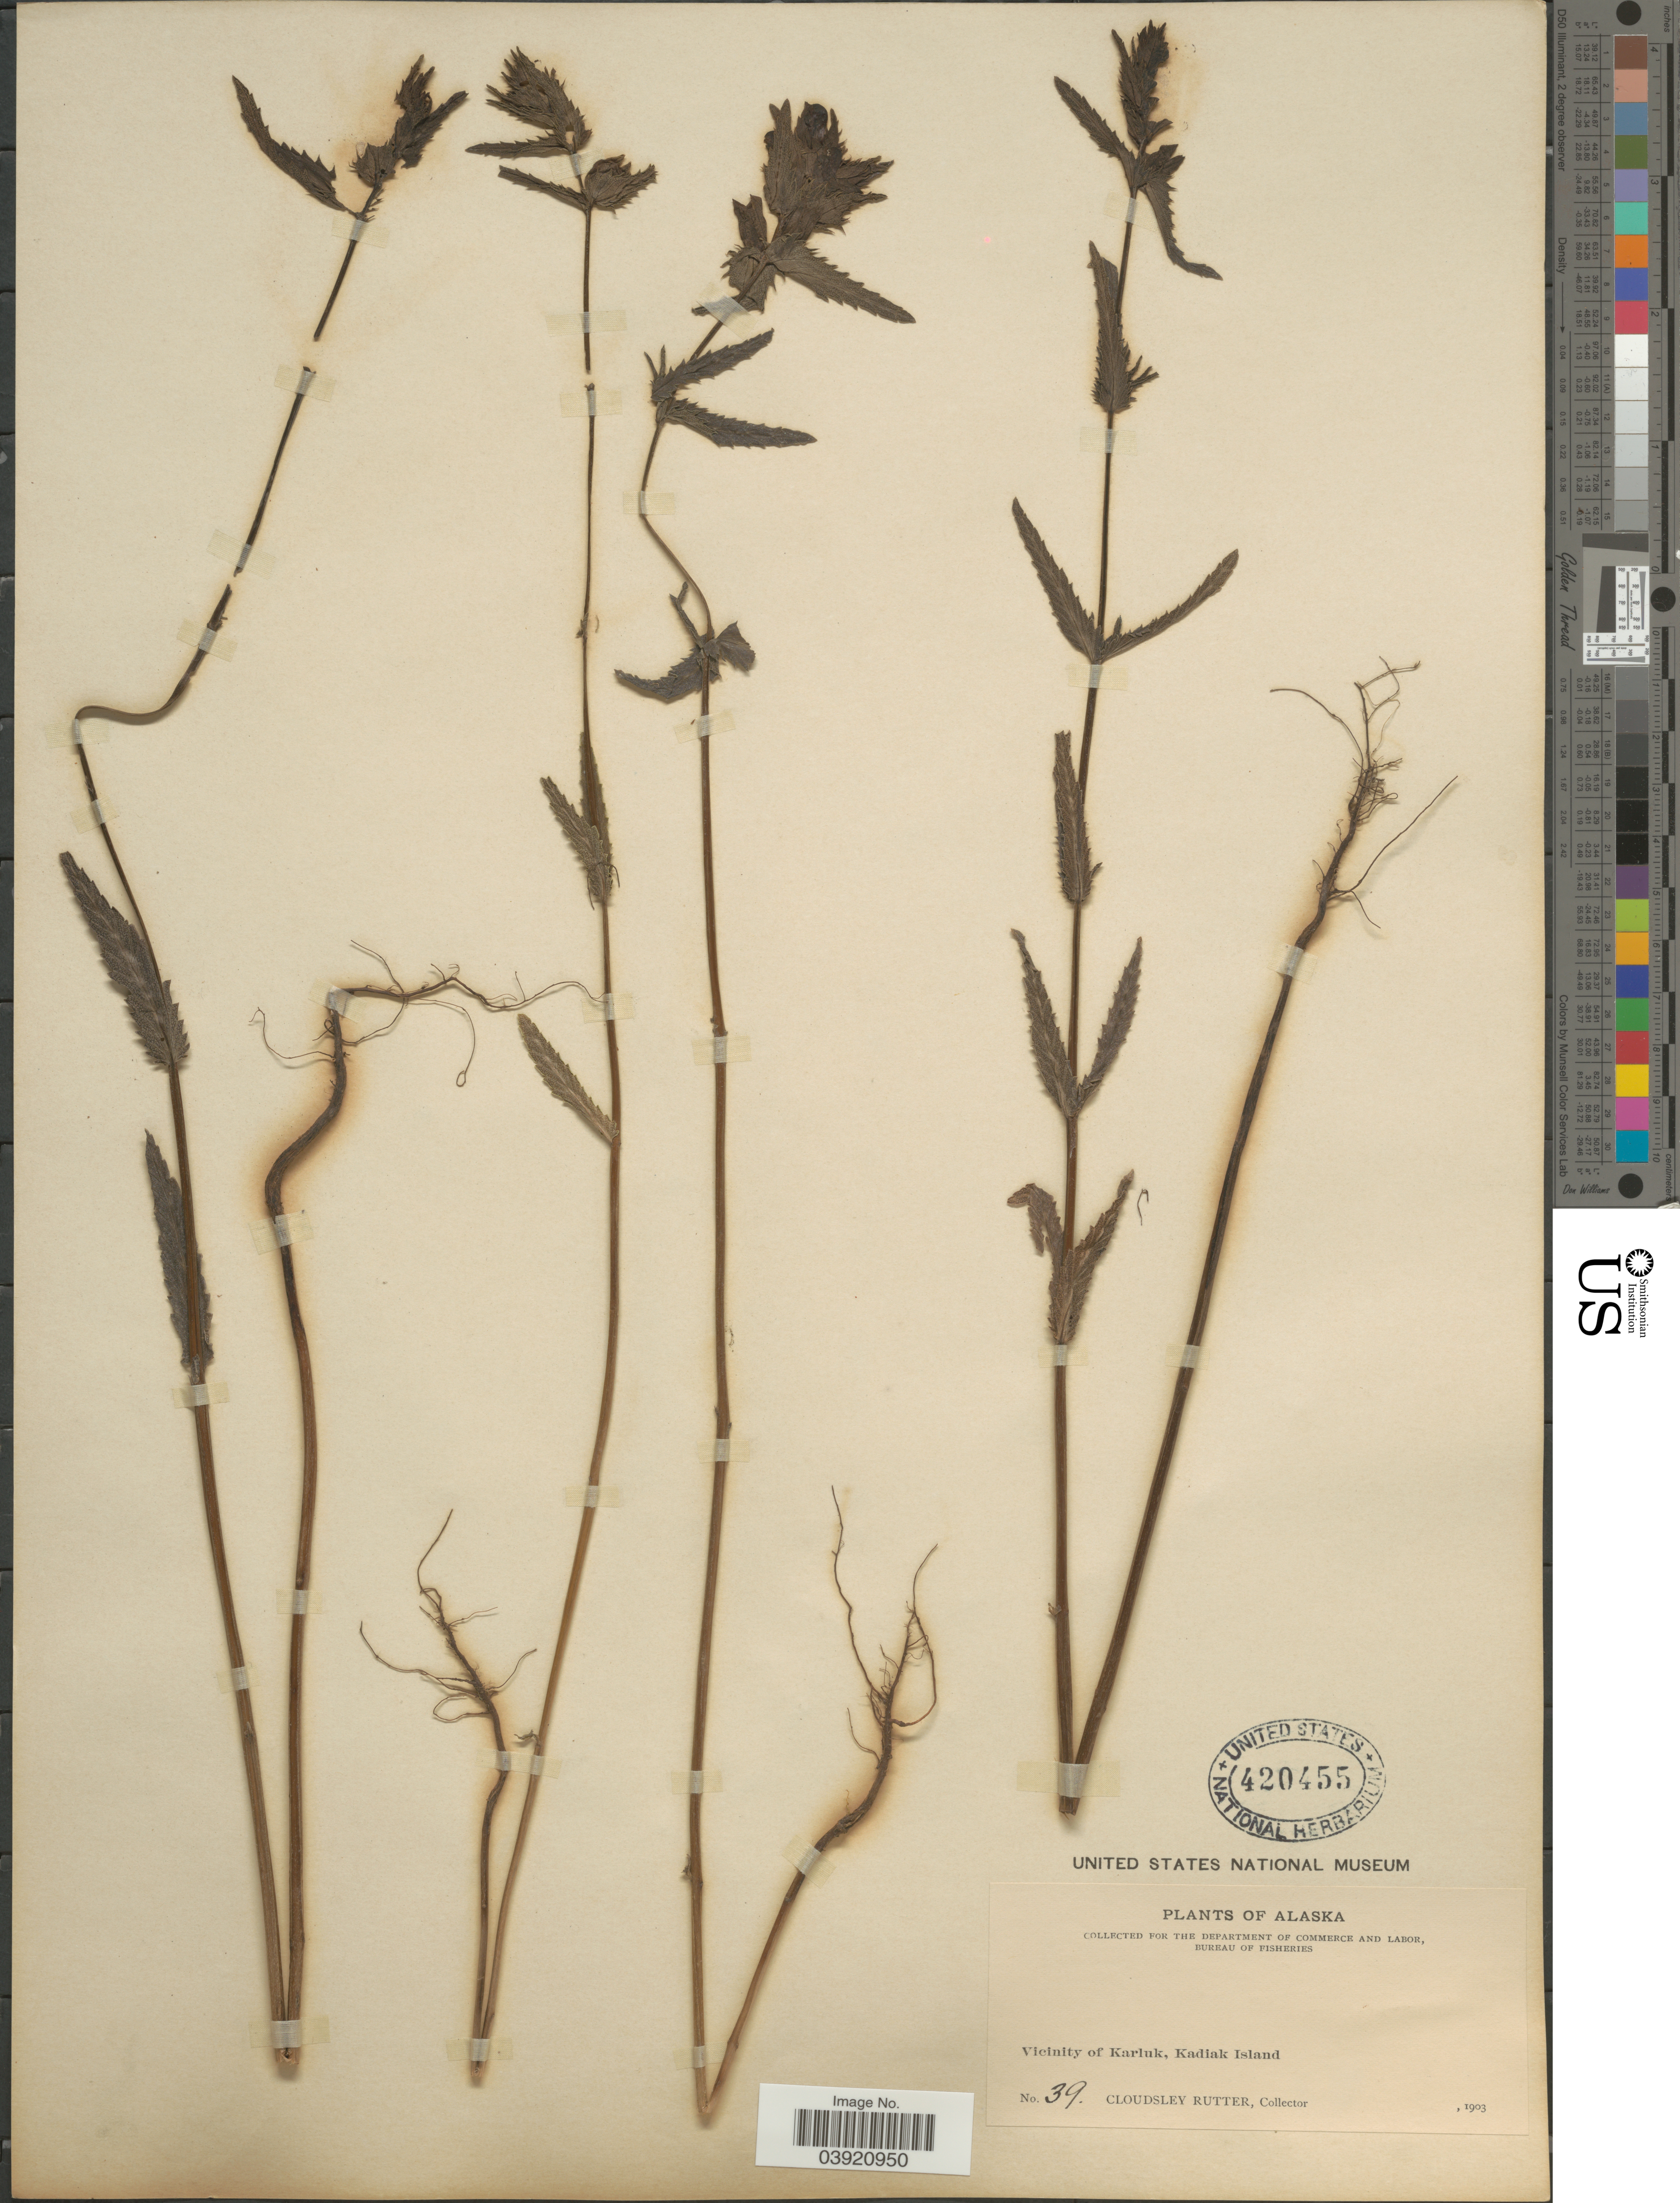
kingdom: Plantae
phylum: Tracheophyta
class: Magnoliopsida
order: Lamiales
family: Orobanchaceae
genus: Rhinanthus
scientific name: Rhinanthus major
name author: L.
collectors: C. Rutter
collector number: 39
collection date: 1903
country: United States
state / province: Alaska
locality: Vicinity of Karluk, Kadiak Island.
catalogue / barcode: US 420455